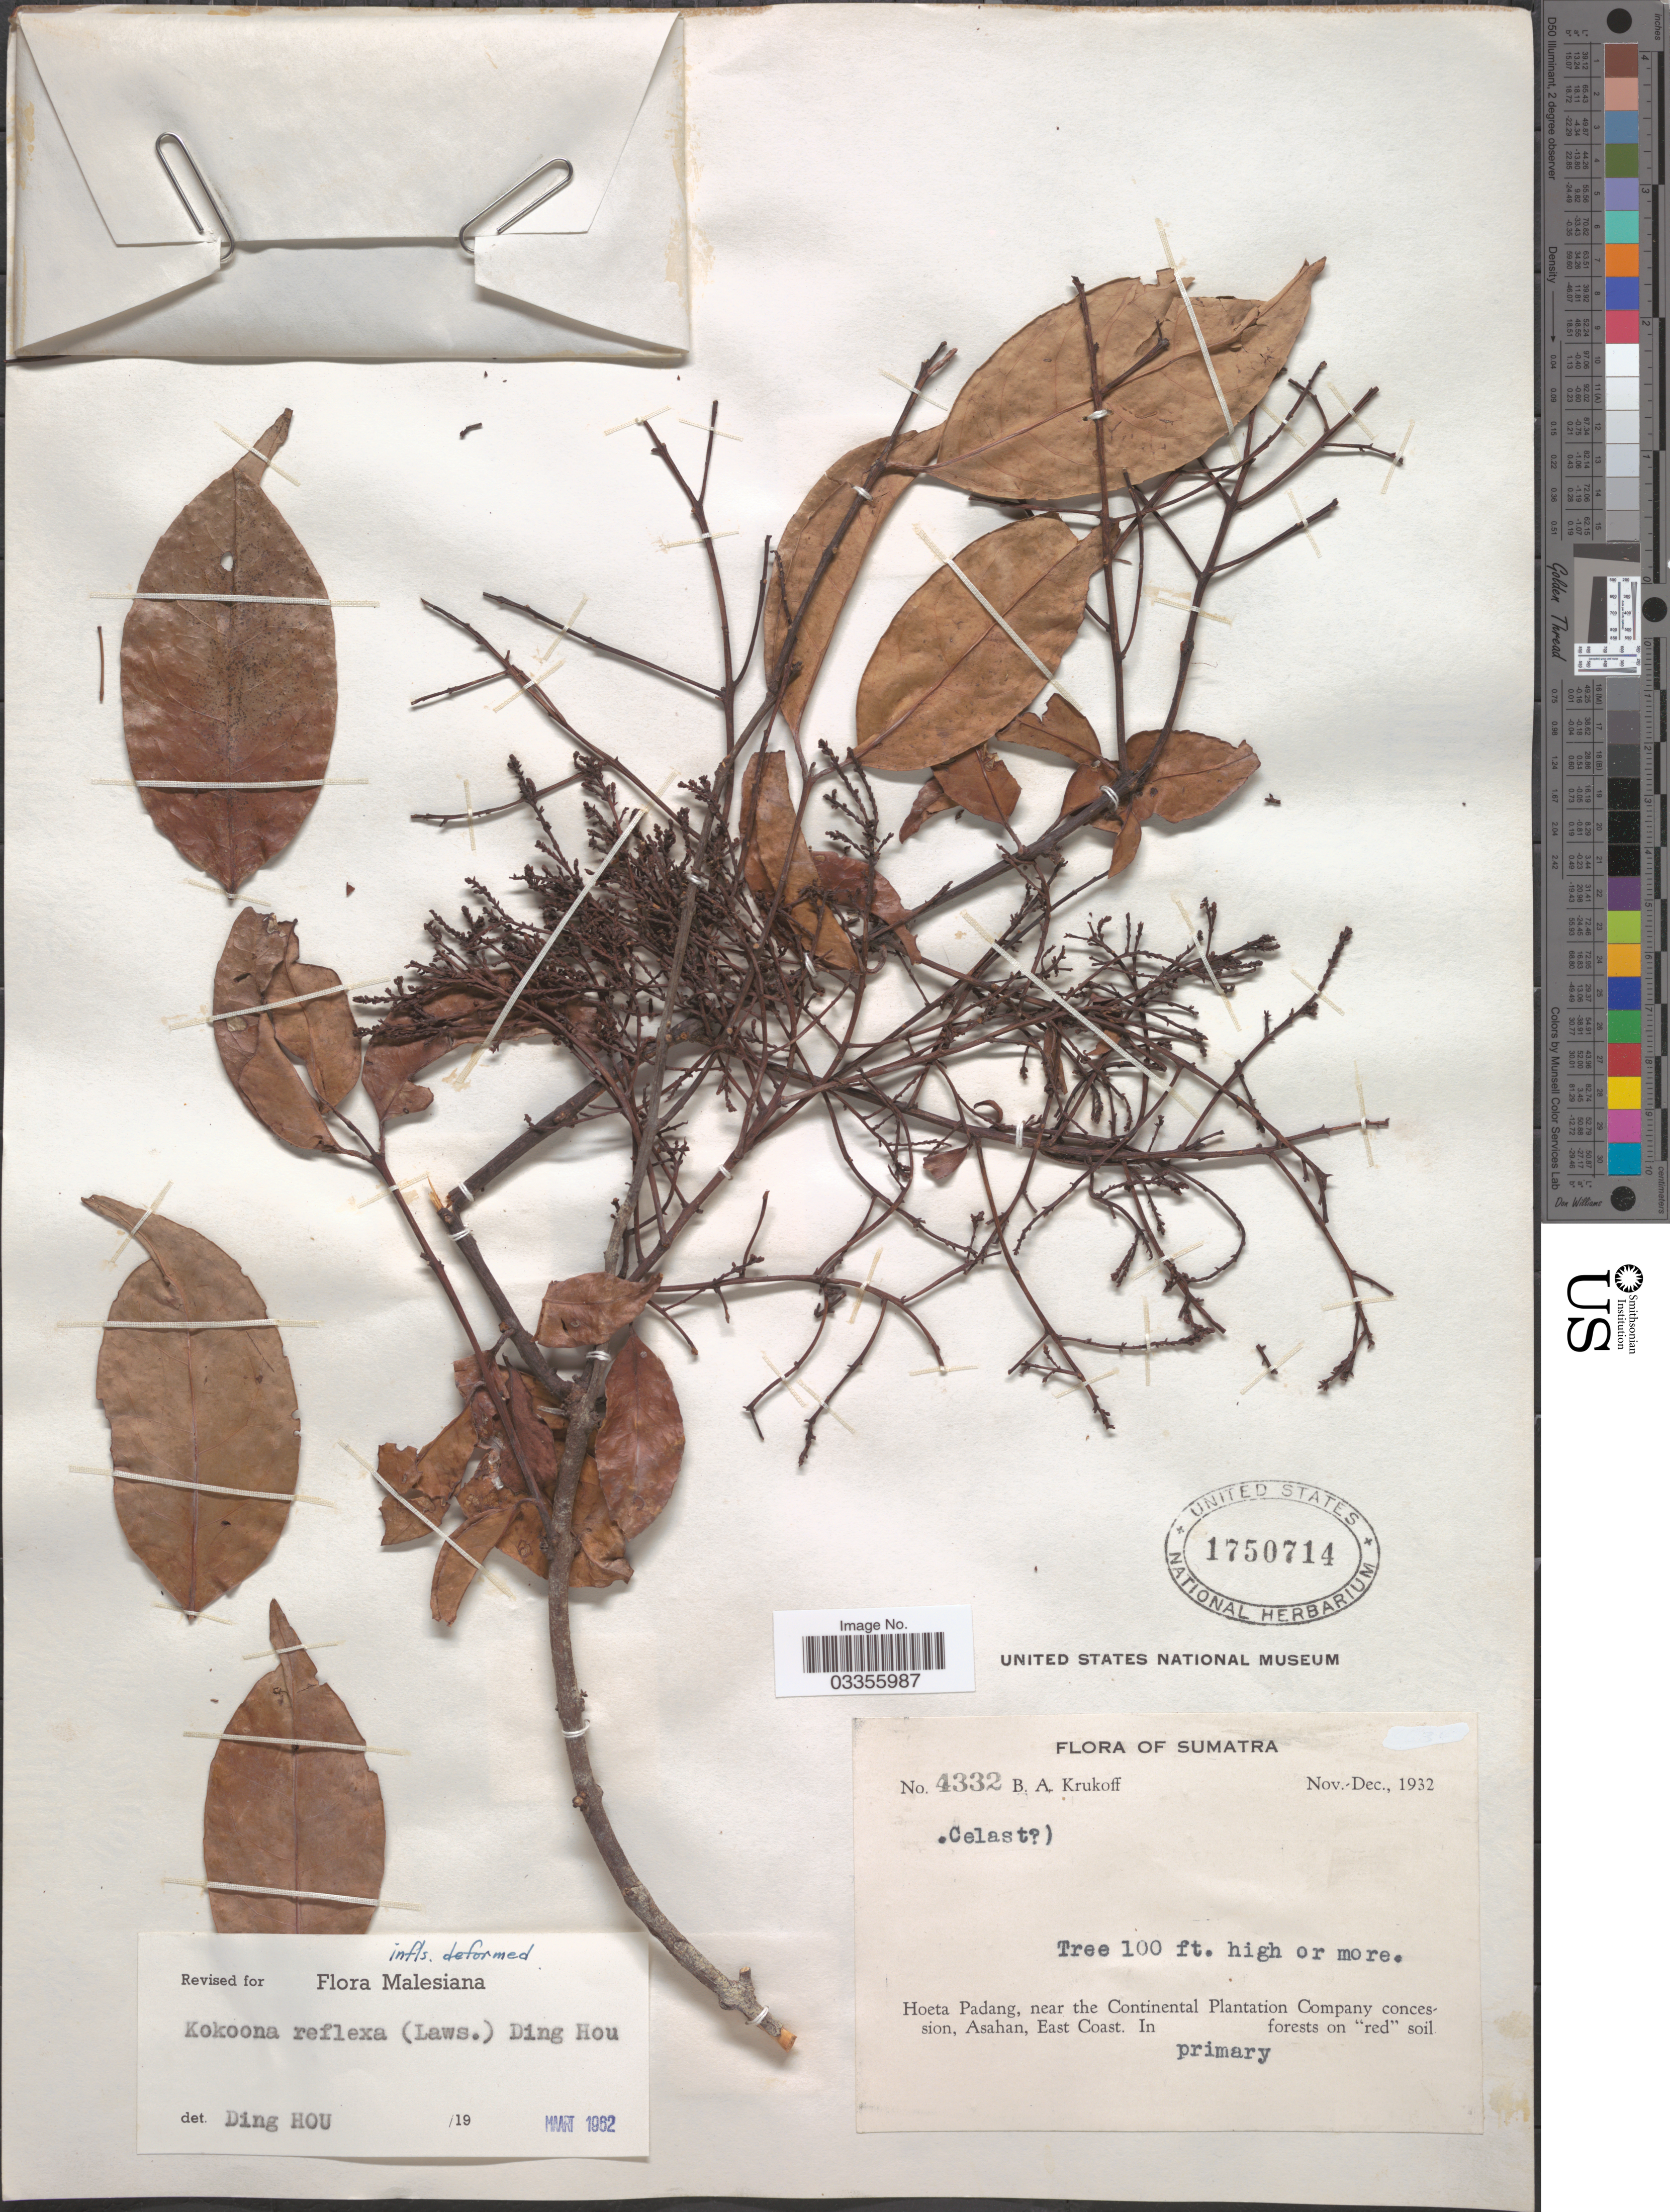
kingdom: Plantae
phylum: Tracheophyta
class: Magnoliopsida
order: Celastrales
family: Celastraceae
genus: Kokoona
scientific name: Kokoona reflexa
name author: (M.A. Lawson) Ding Hou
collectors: B. A. Krukoff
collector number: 4332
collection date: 1932-11/1932-12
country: Indonesia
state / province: Sumatra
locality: Hoeta Padang, near the Continental Plantation Company, concession, Asahan, East Coast.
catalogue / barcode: US 1750714